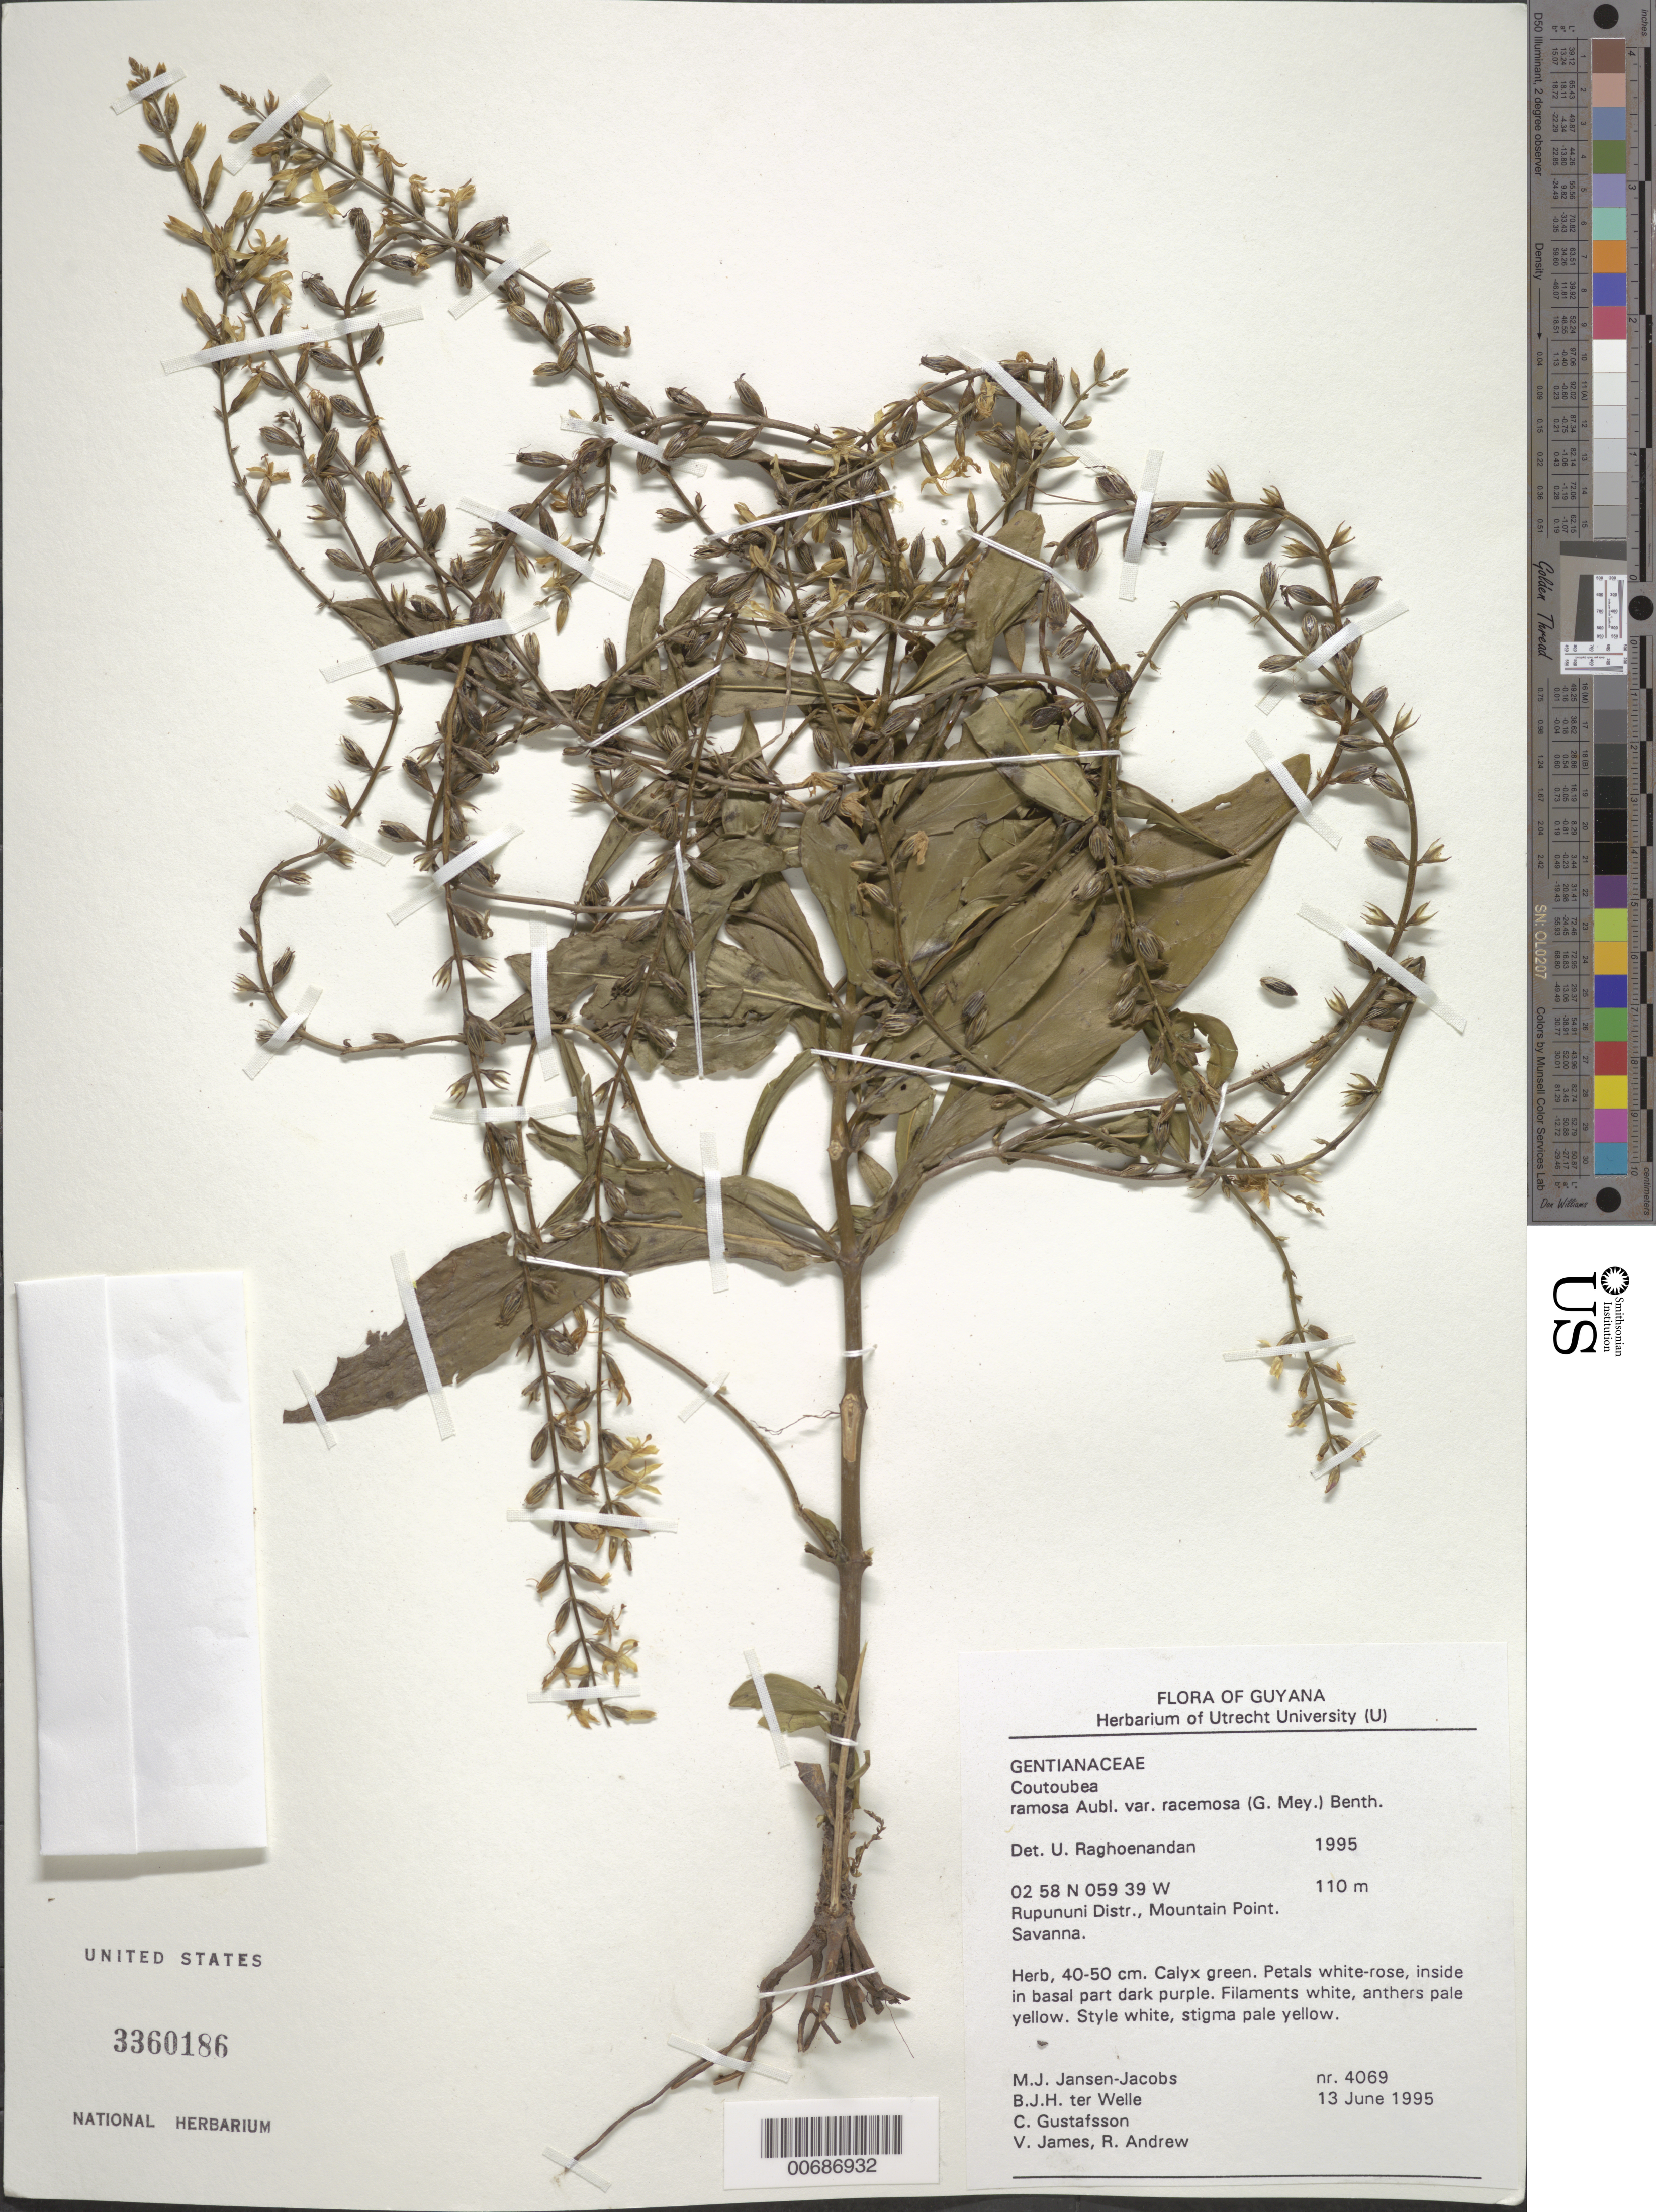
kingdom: Plantae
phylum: Tracheophyta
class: Magnoliopsida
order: Gentianales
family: Gentianaceae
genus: Coutoubea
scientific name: Coutoubea ramosa var. racemosa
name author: (G. Mey.) Benth.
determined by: Raghoenandan, U. P. D.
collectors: M. J. Jansen-Jacobs, B. Welle, C. G. Gustafsson, V. James & R. Andrew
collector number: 4069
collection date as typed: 13-Jun-95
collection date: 1995-06-13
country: Guyana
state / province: U. Takutu-U. Essequibo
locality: Mountain Point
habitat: Savanna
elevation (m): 110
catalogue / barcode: US 3360186